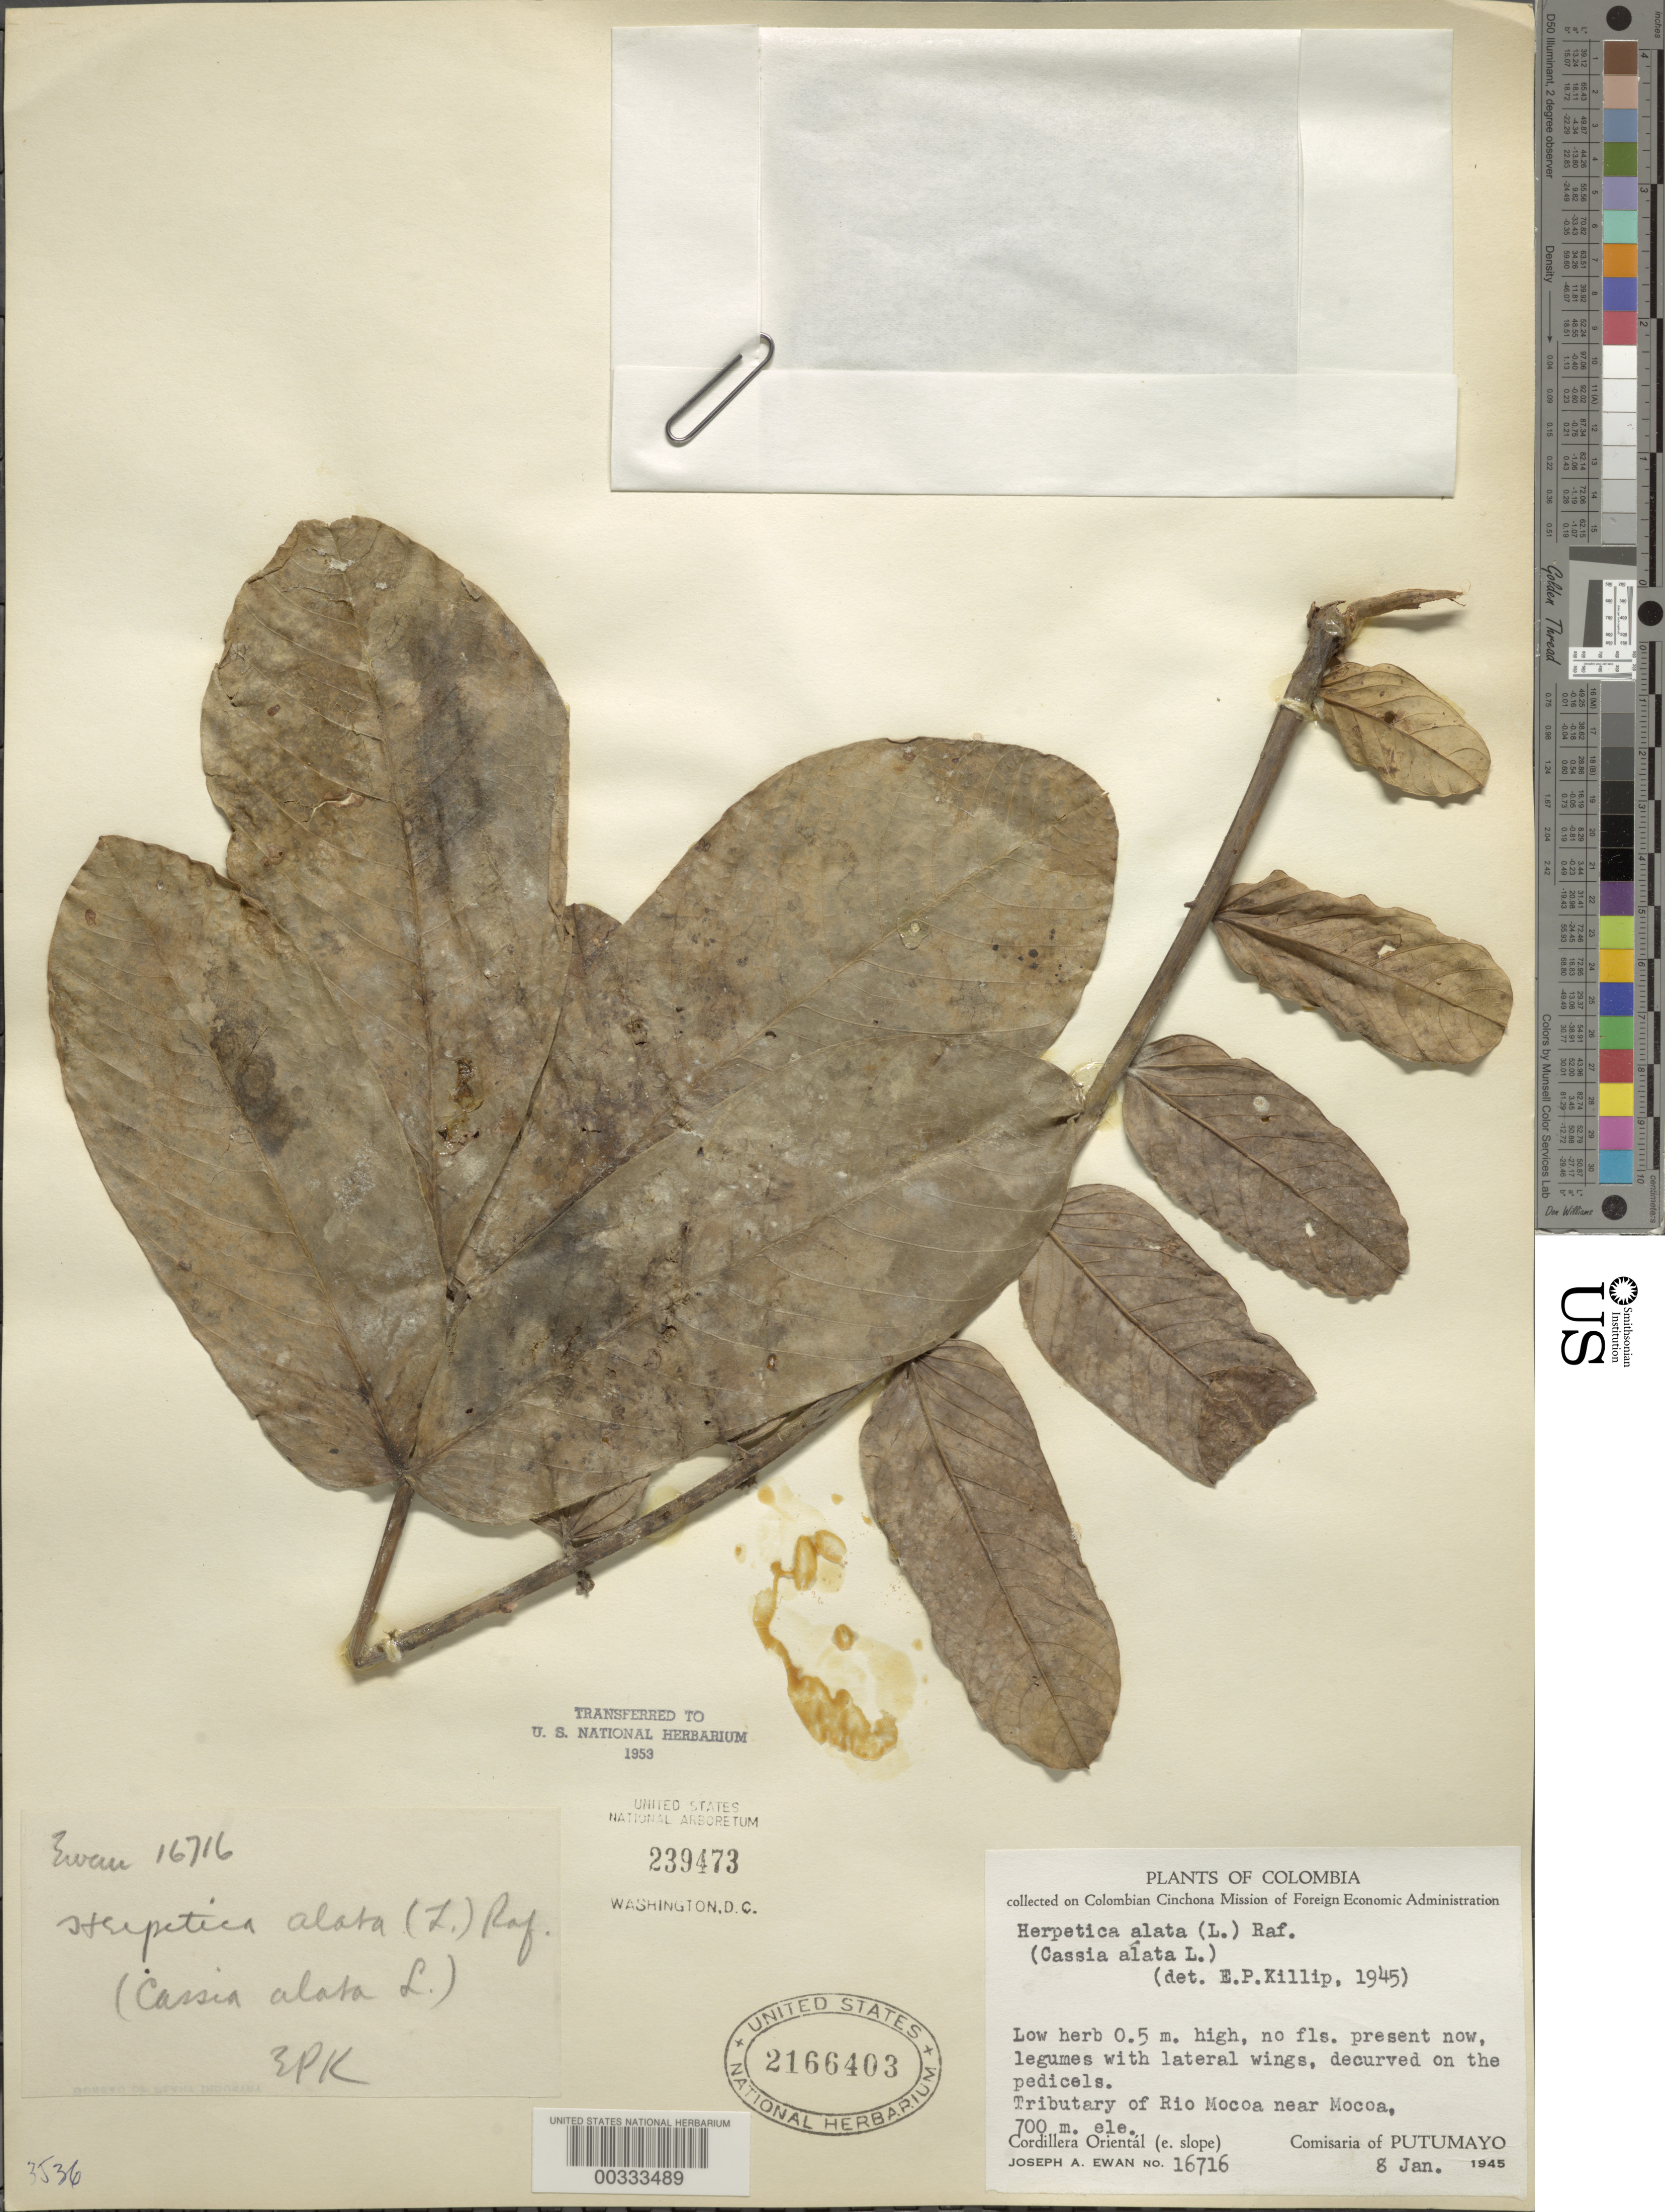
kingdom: Plantae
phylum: Tracheophyta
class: Magnoliopsida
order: Fabales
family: Fabaceae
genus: Senna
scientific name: Senna alata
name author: (L.) Roxb.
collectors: J. A. Ewan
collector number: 16716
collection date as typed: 08 Jan 1945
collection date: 1945-01-08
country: Colombia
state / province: Putumayo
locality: Tributary of Rio Mocoa near Mocoa; Cordillera Oriental, E slope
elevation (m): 700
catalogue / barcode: US 2166403